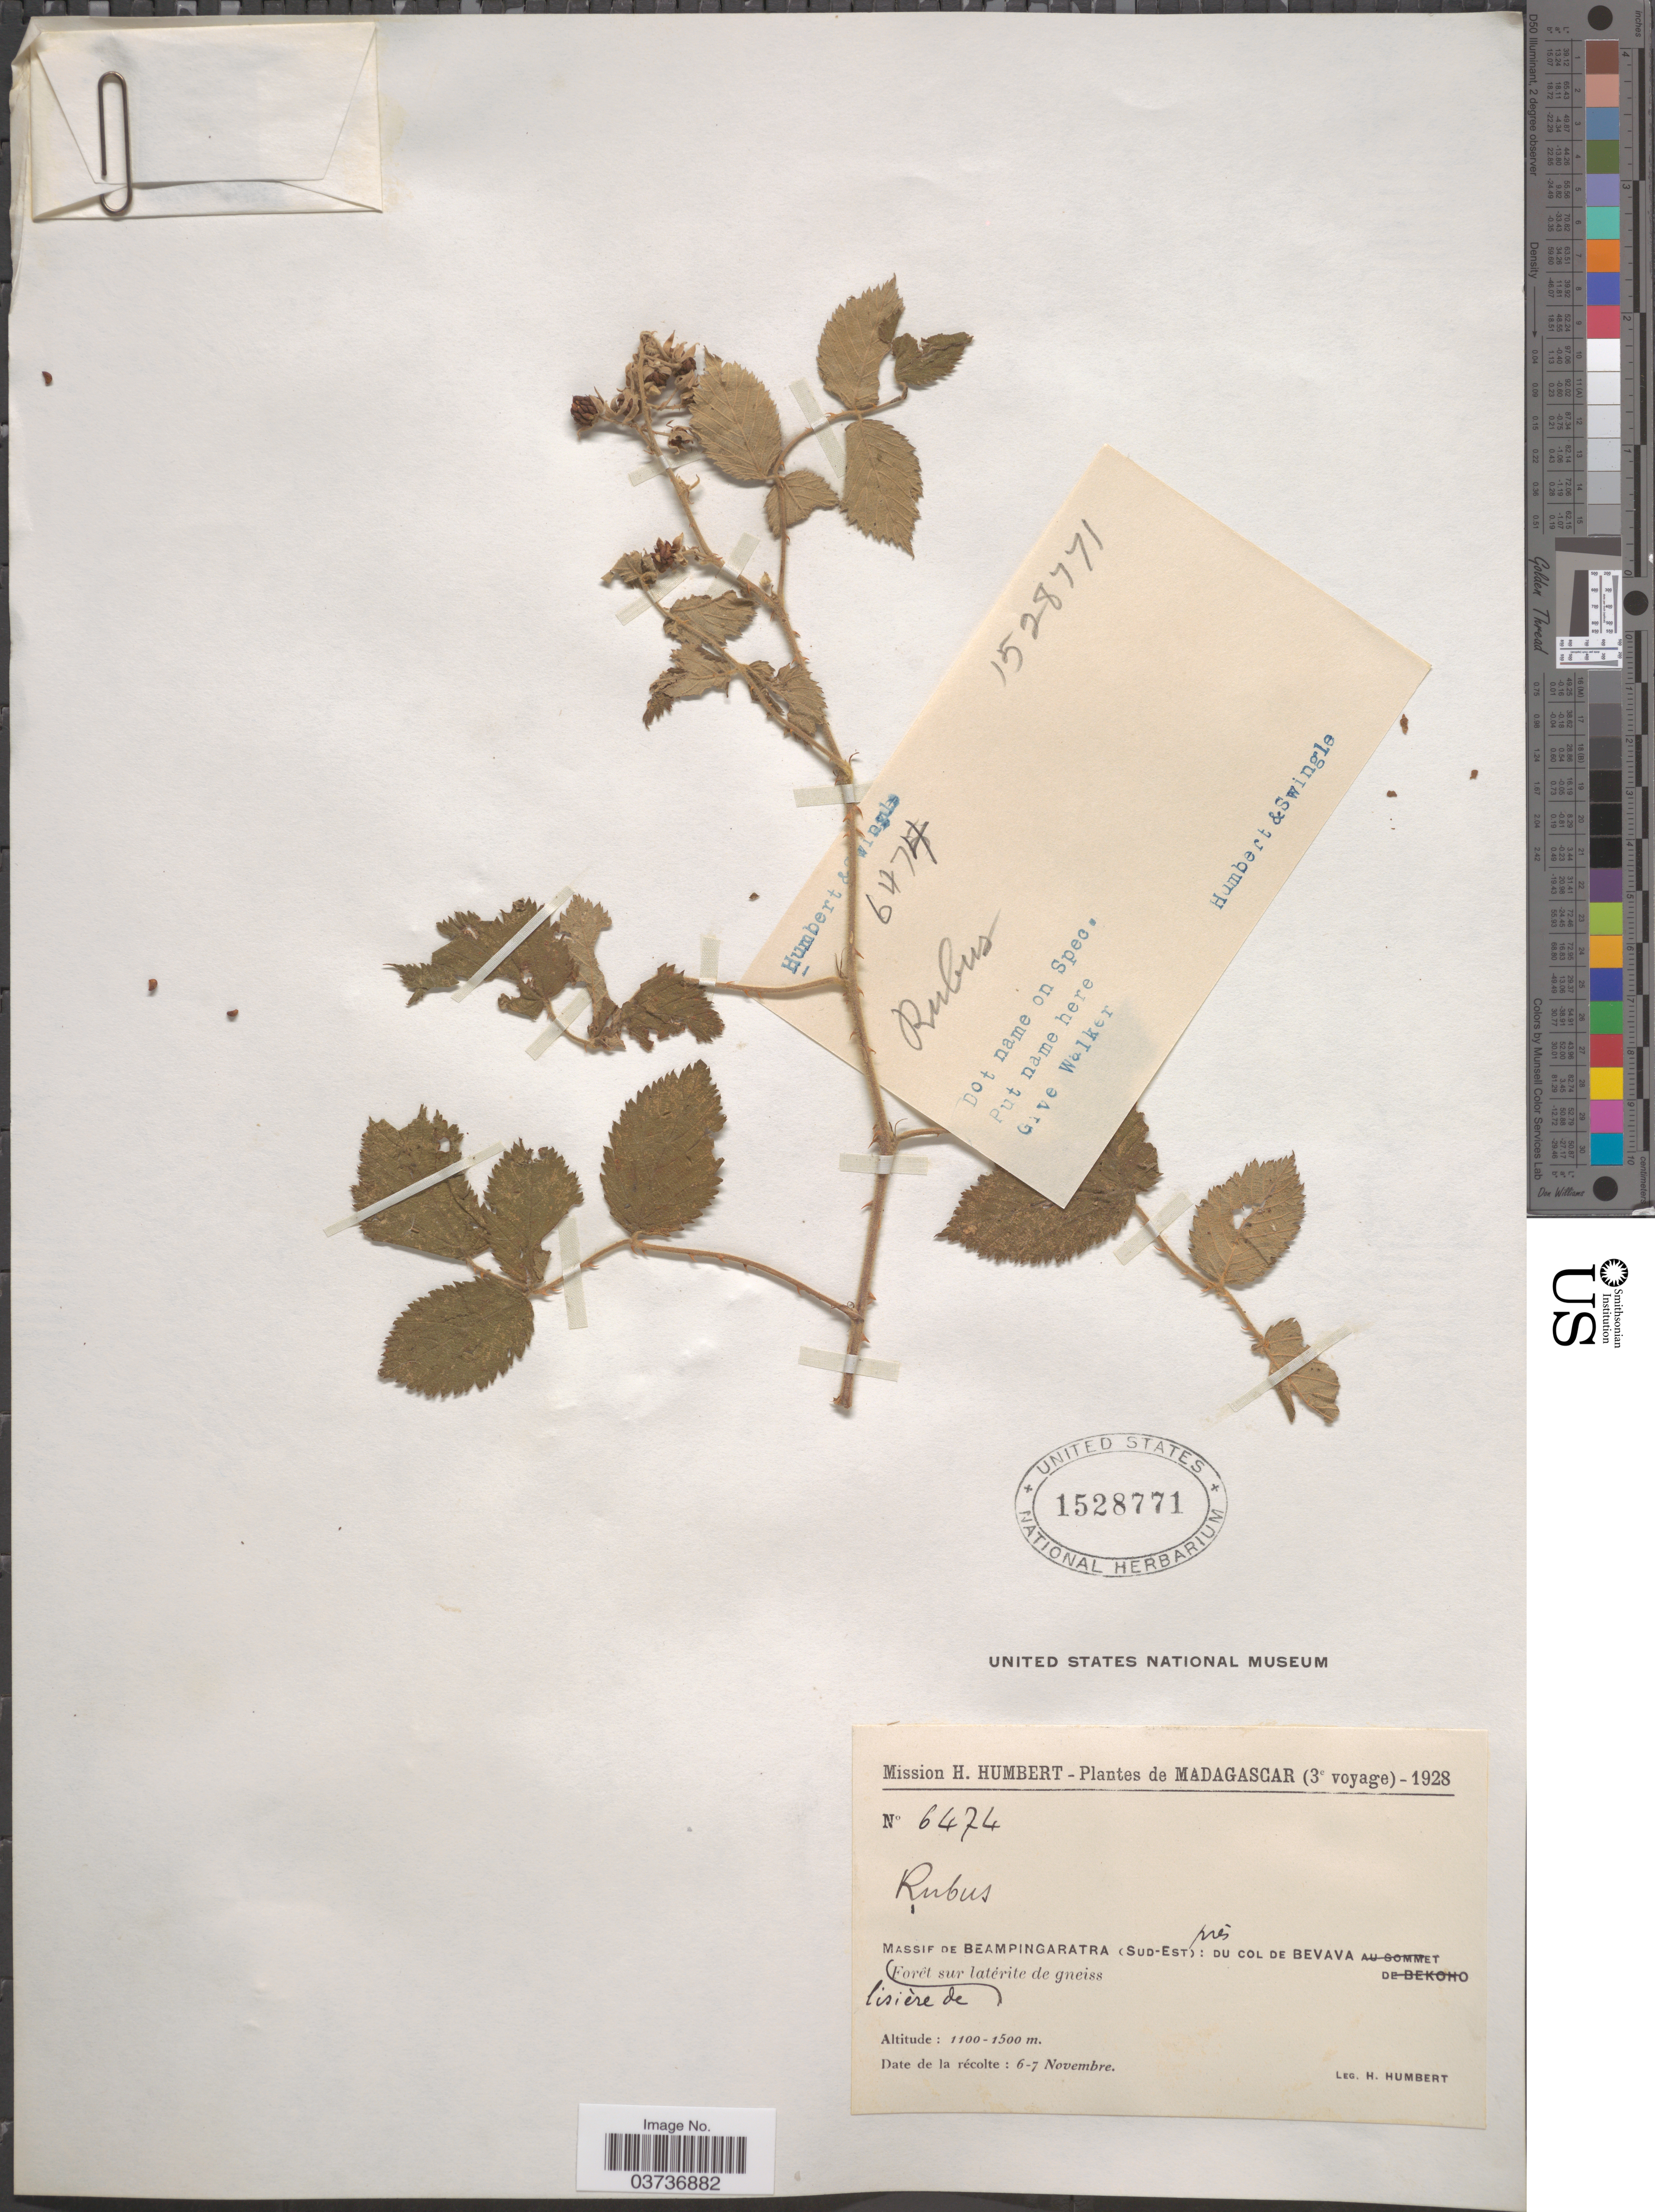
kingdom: Plantae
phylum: Tracheophyta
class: Magnoliopsida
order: Rosales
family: Rosaceae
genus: Rubus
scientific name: Rubus sp.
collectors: H. Humbert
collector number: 6474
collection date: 1928-11-06/1928-11-07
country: Madagascar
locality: Massif de Beampingaratra (Sud-Est): prés du Col de Bevava.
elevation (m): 1100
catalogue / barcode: US 1528771